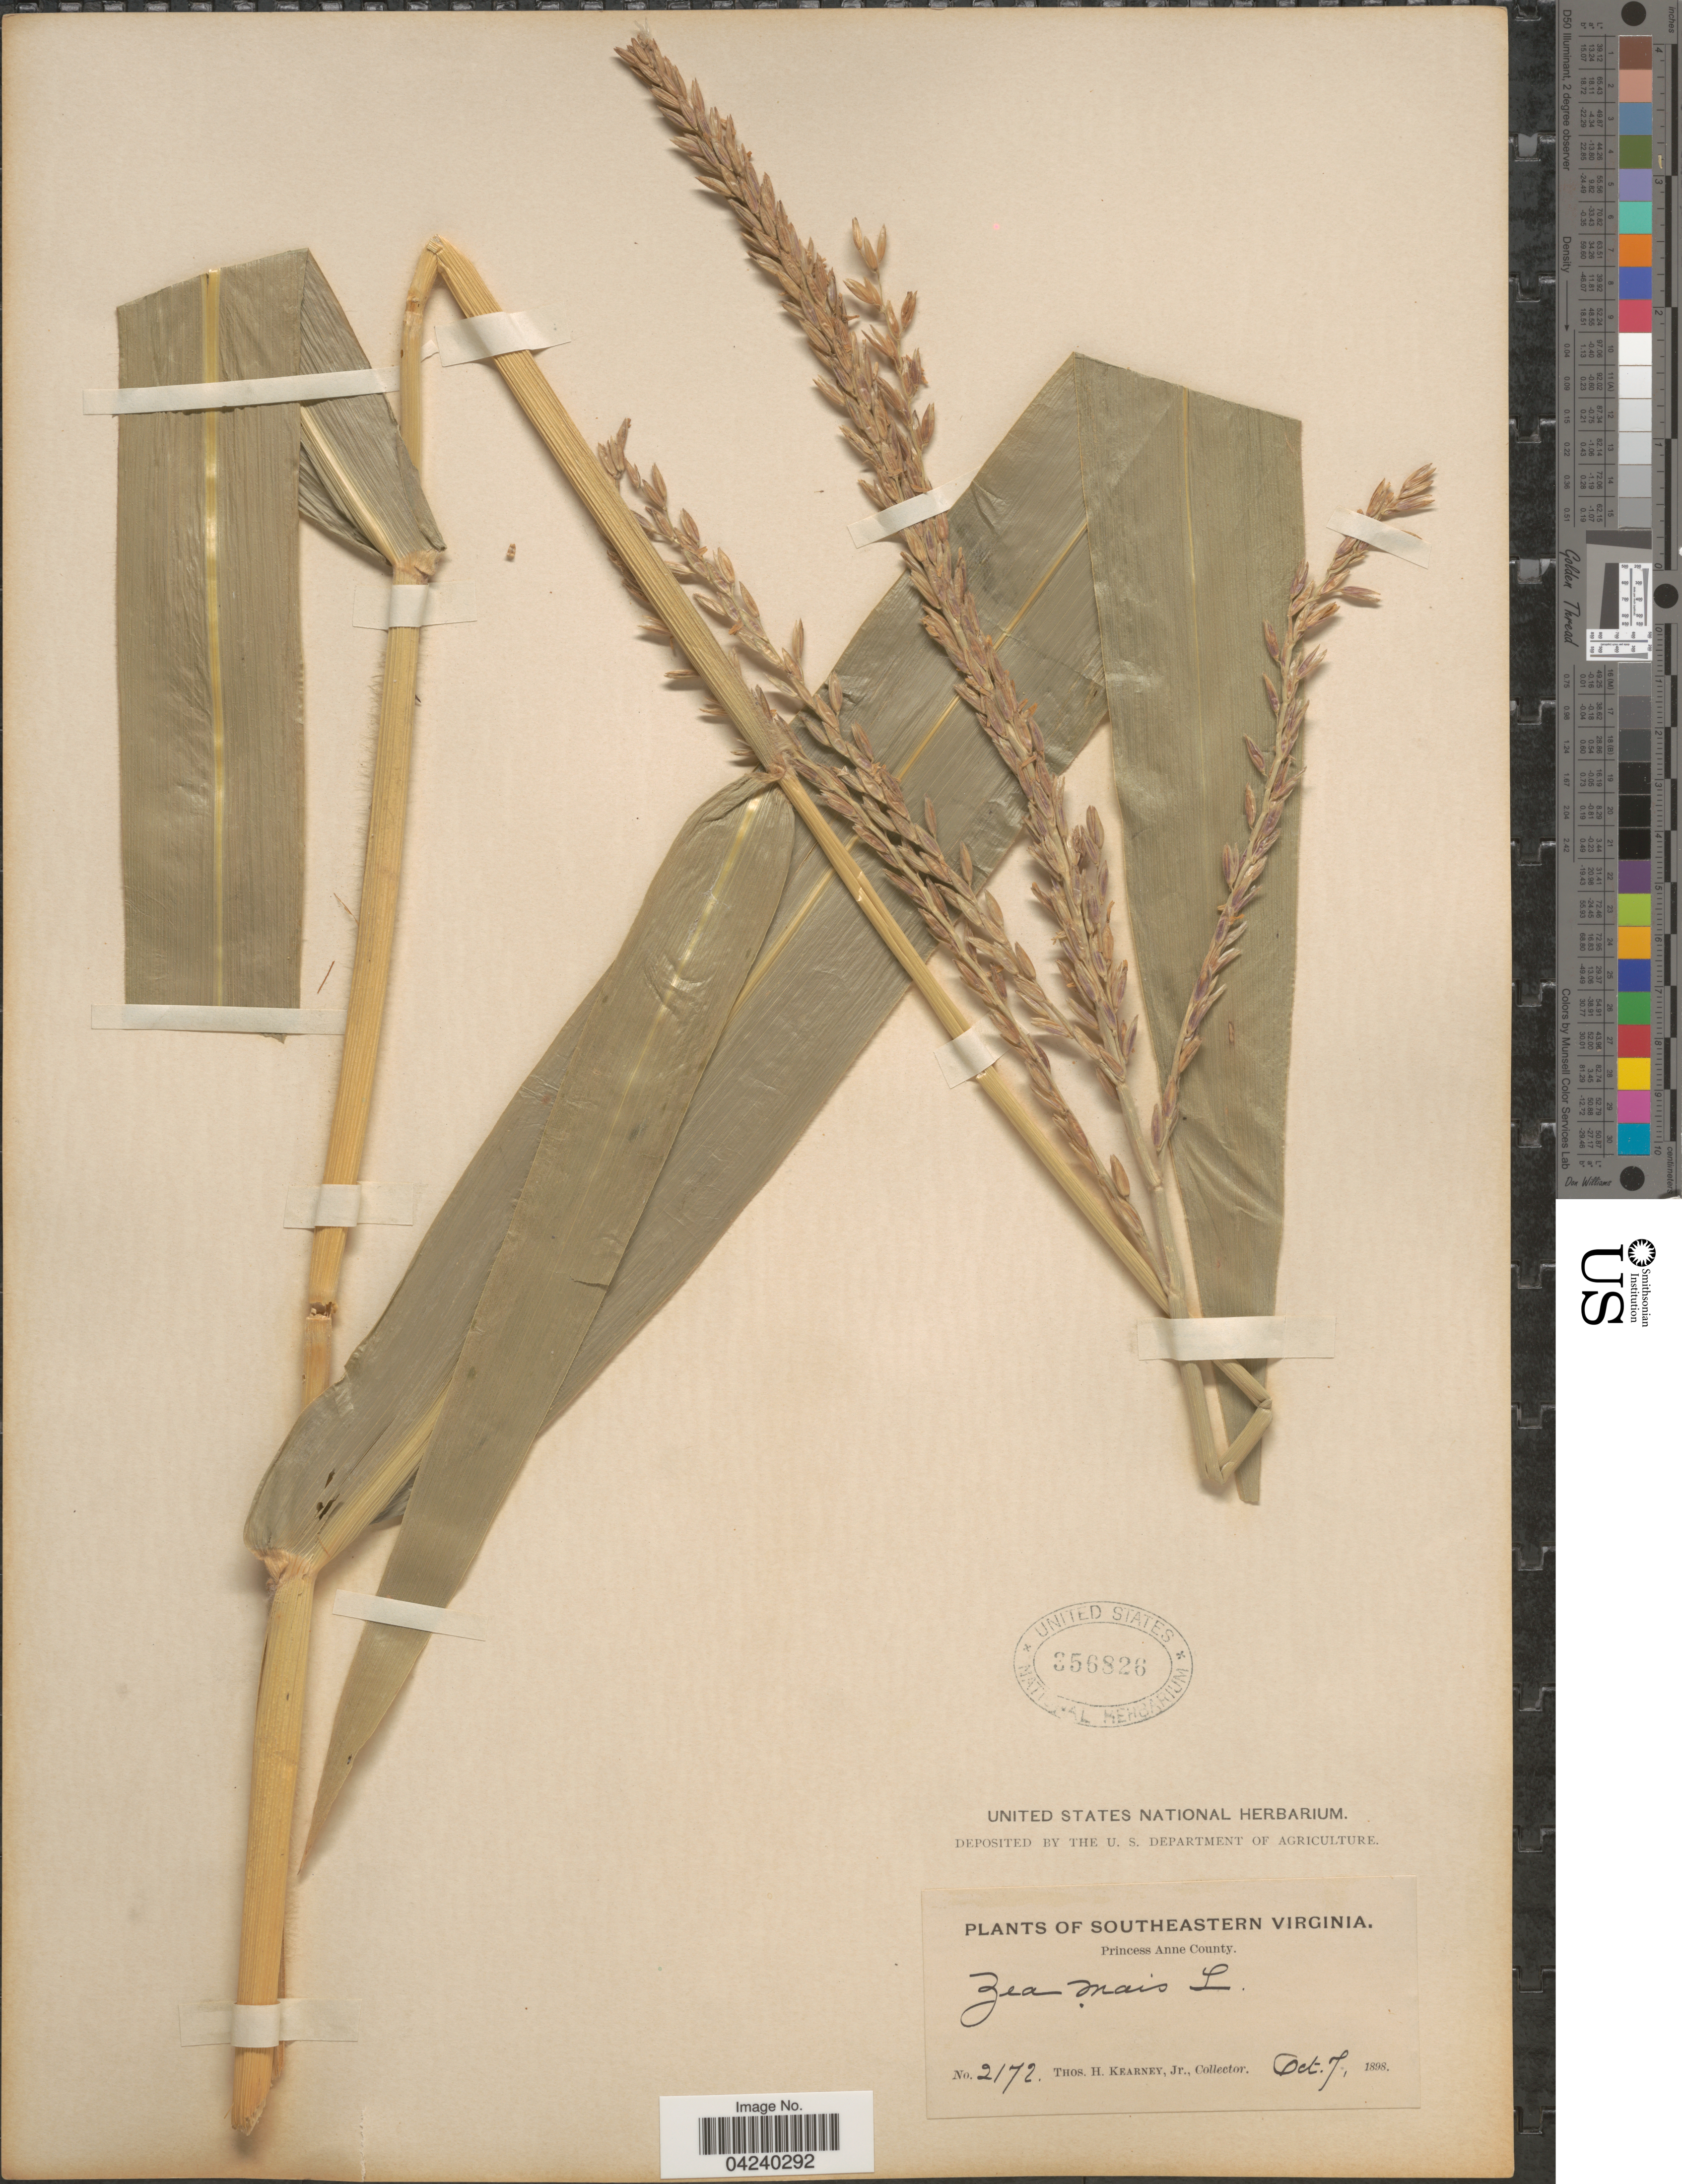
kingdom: Plantae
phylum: Tracheophyta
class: Liliopsida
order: Poales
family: Poaceae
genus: Zea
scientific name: Zea mays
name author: L.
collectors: T. H. Kearney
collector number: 2172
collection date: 1898-10-07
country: United States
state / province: Virginia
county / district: City of Virginia Beach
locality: Southeastern Virginia. Princess Anne County.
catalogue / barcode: US 356826